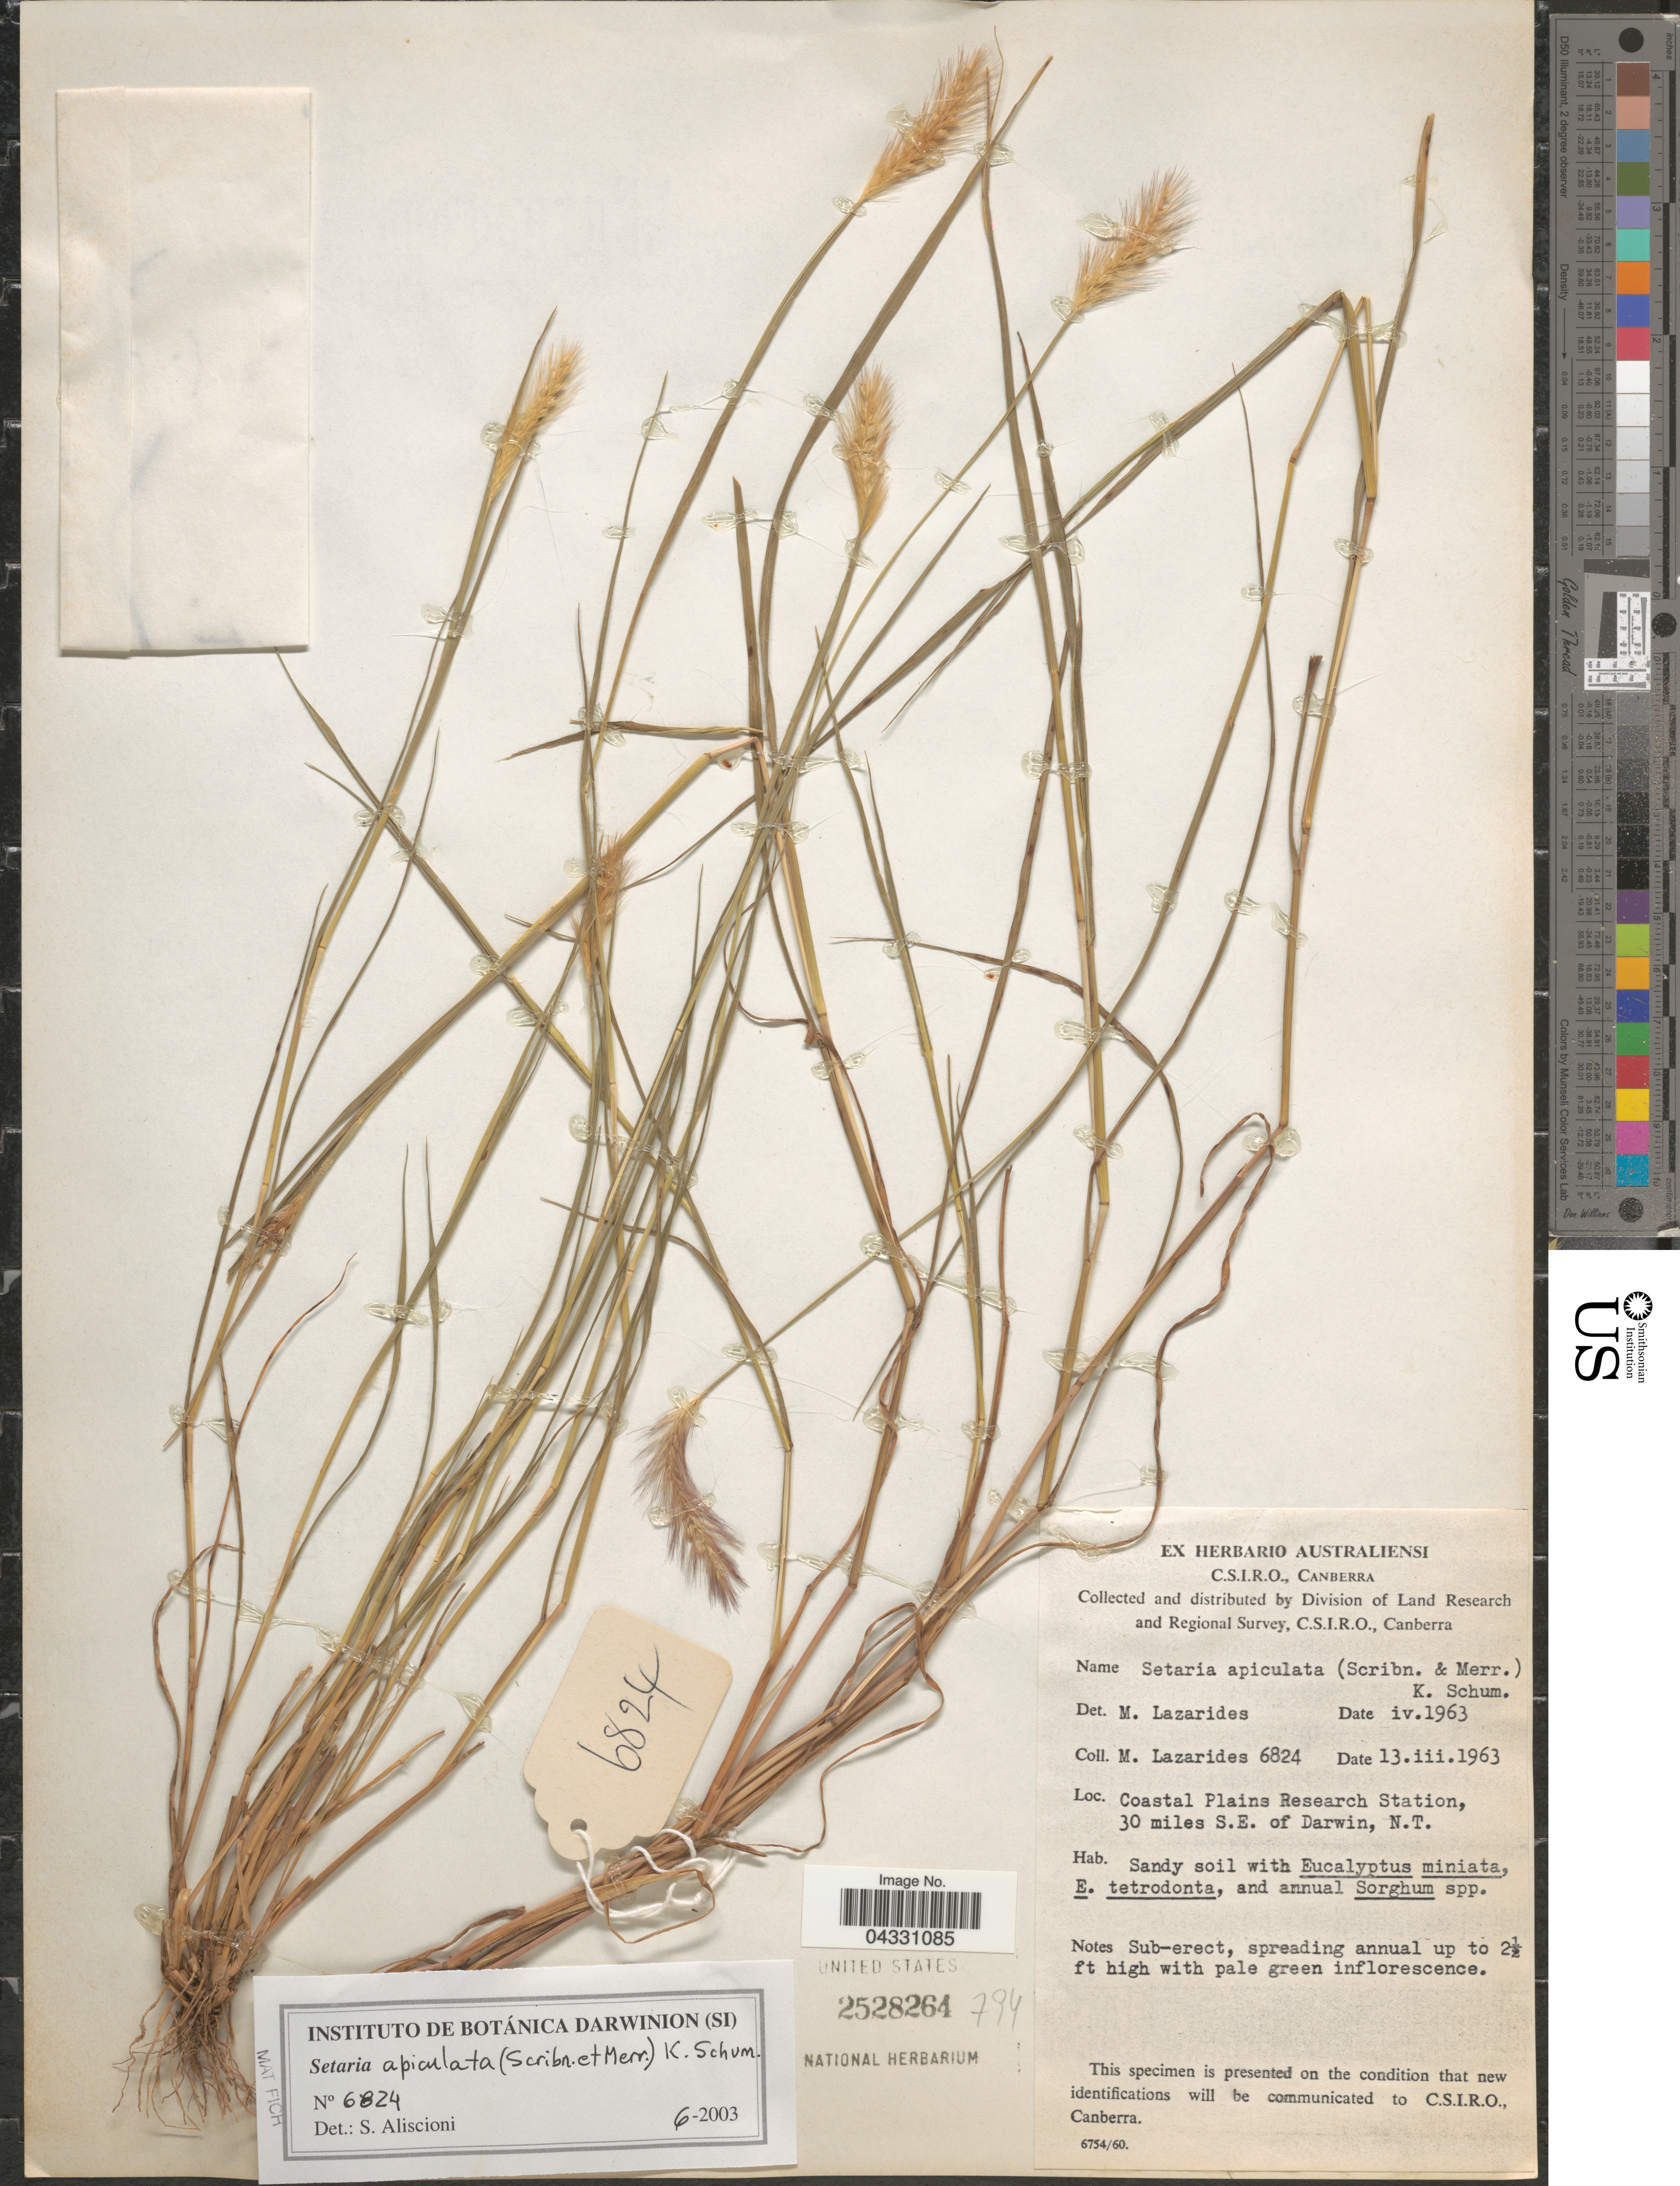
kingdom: Plantae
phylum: Tracheophyta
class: Liliopsida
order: Poales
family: Poaceae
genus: Setaria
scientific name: Setaria apiculata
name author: (Scribn. & Merr.) K. Schum.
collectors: M. Lazarides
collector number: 6824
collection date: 1963-03-13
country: Australia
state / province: Northern Territory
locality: Division of Land Research and Regional Survey. Coastal Plains Research Station, 30 miles S.E. of Darwin.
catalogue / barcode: US 2528264